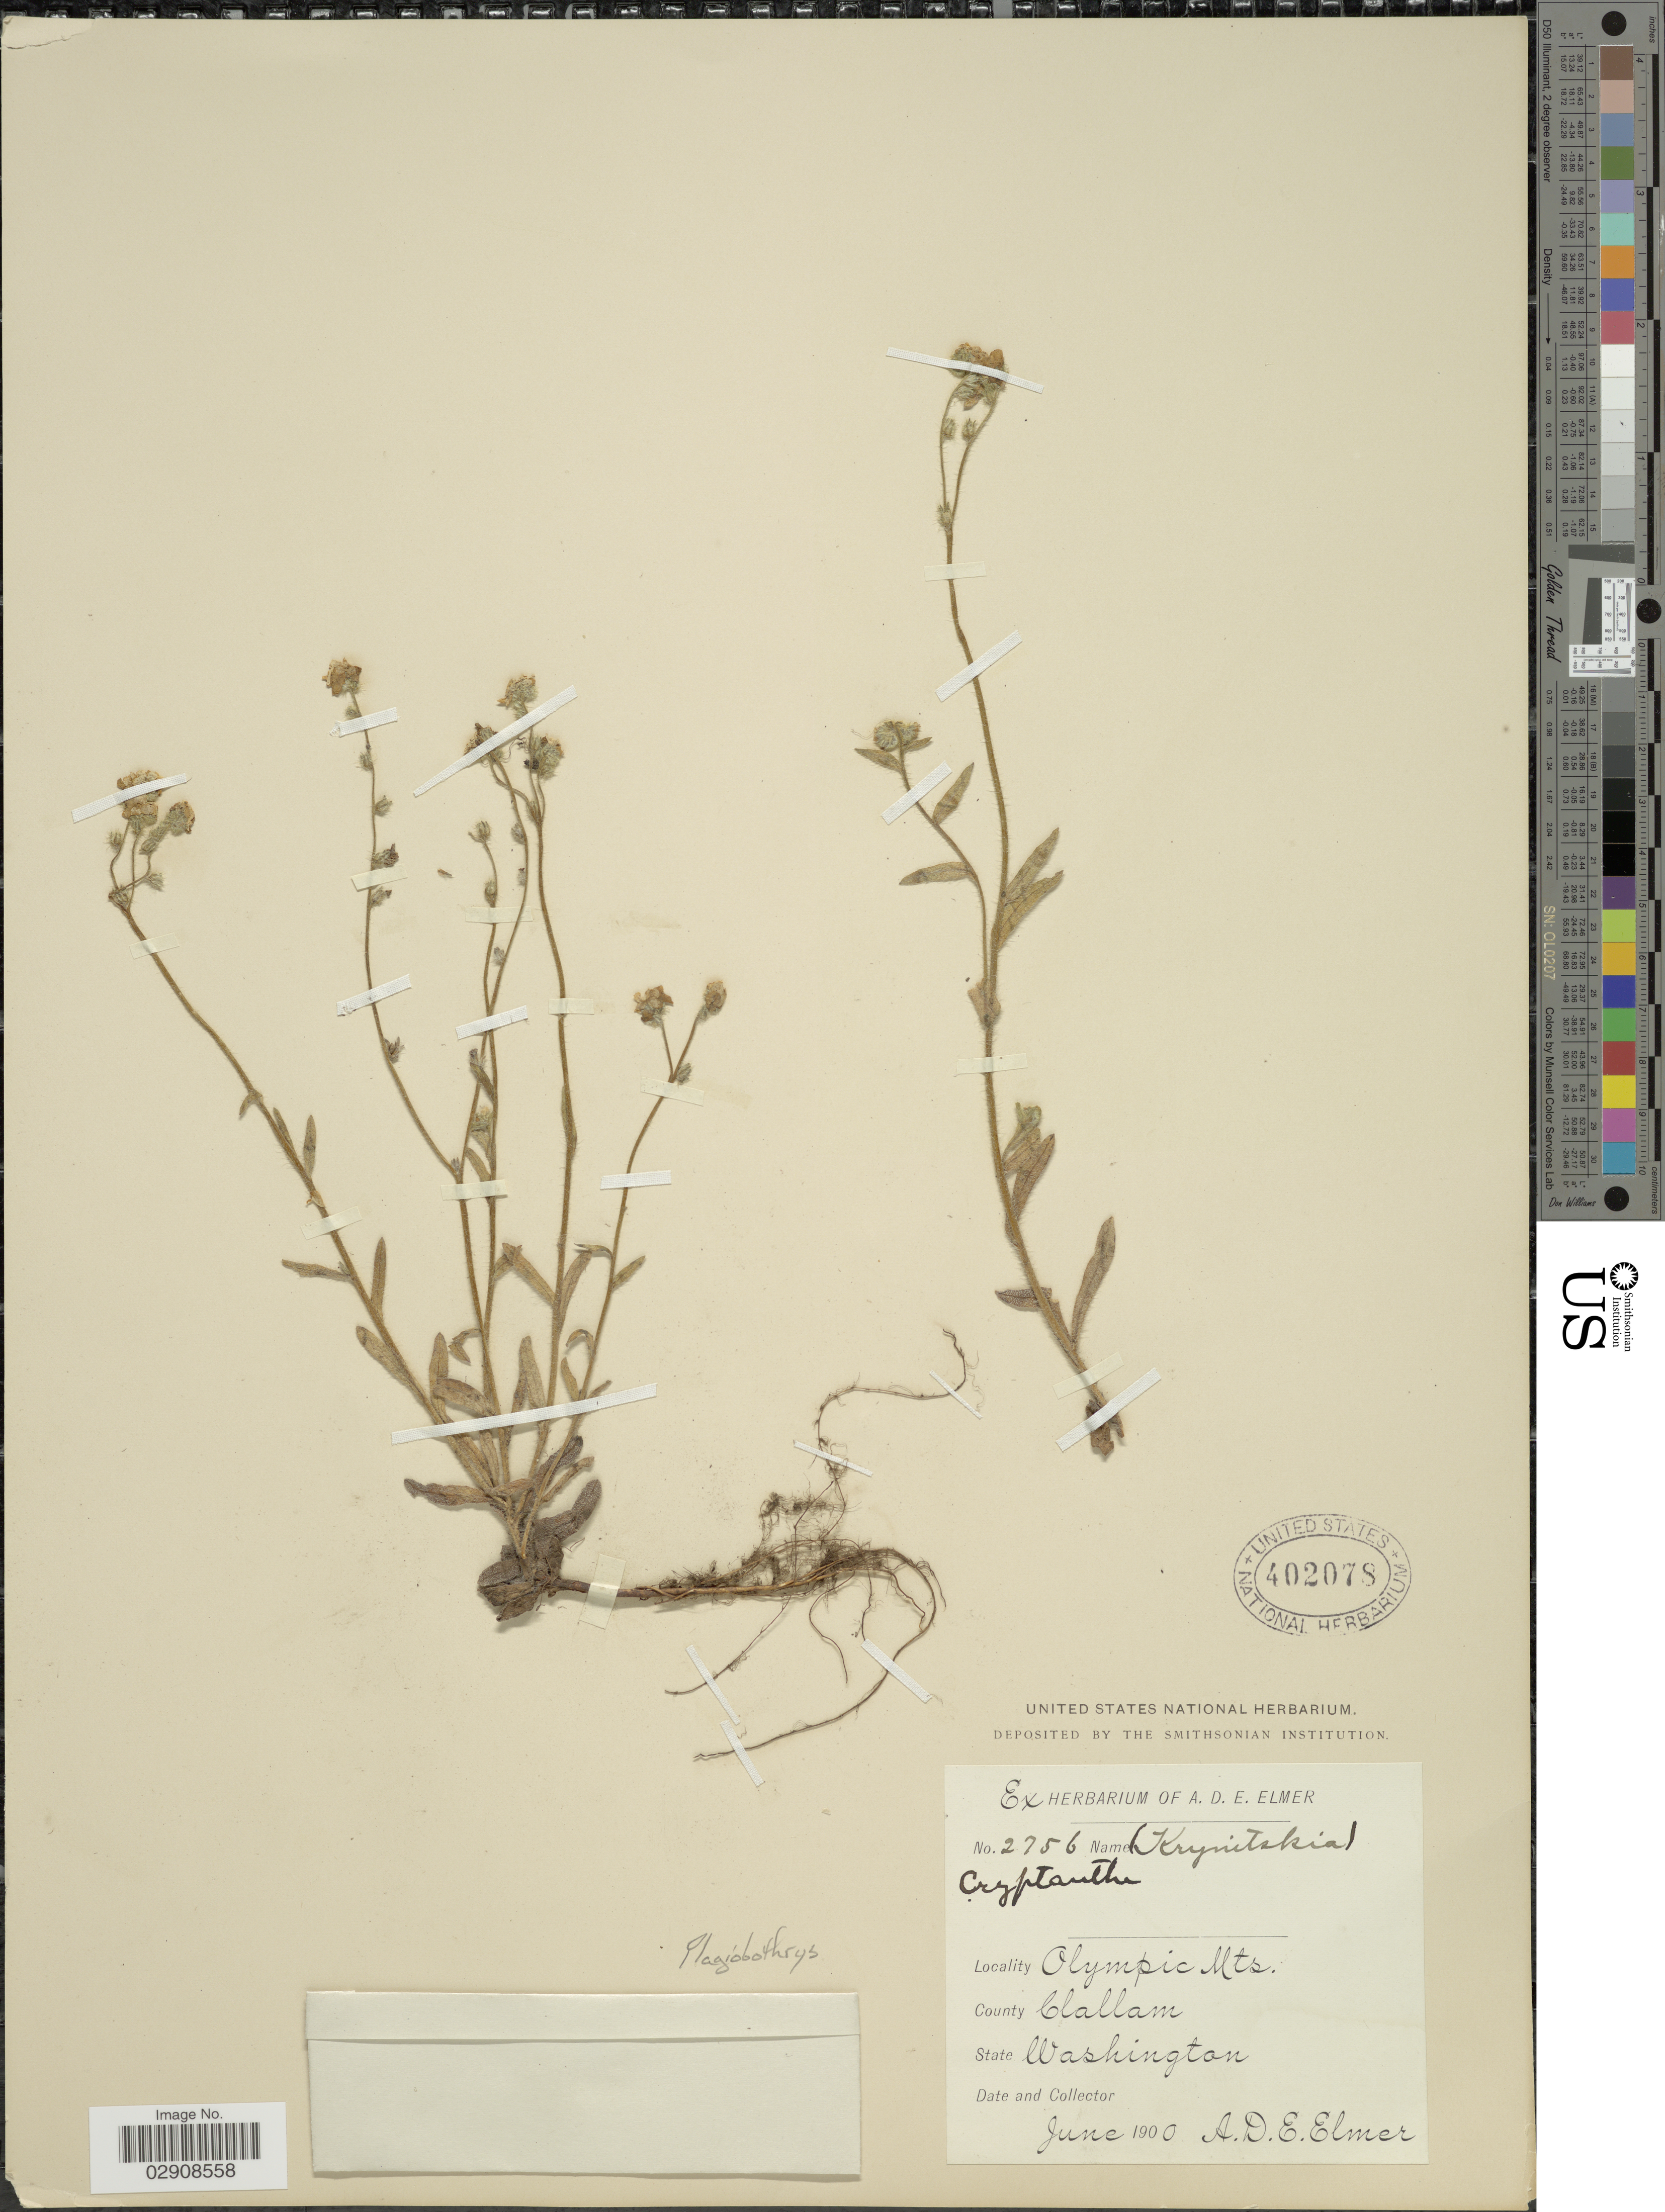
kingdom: Plantae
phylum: Tracheophyta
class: Magnoliopsida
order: Boraginales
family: Boraginaceae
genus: Cryptantha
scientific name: Cryptantha sp.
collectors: A. D. E. Elmer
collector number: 2756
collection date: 1900-06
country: United States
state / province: Washington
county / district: Clallam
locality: Olympic Mts. County Clallam.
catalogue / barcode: US 402078